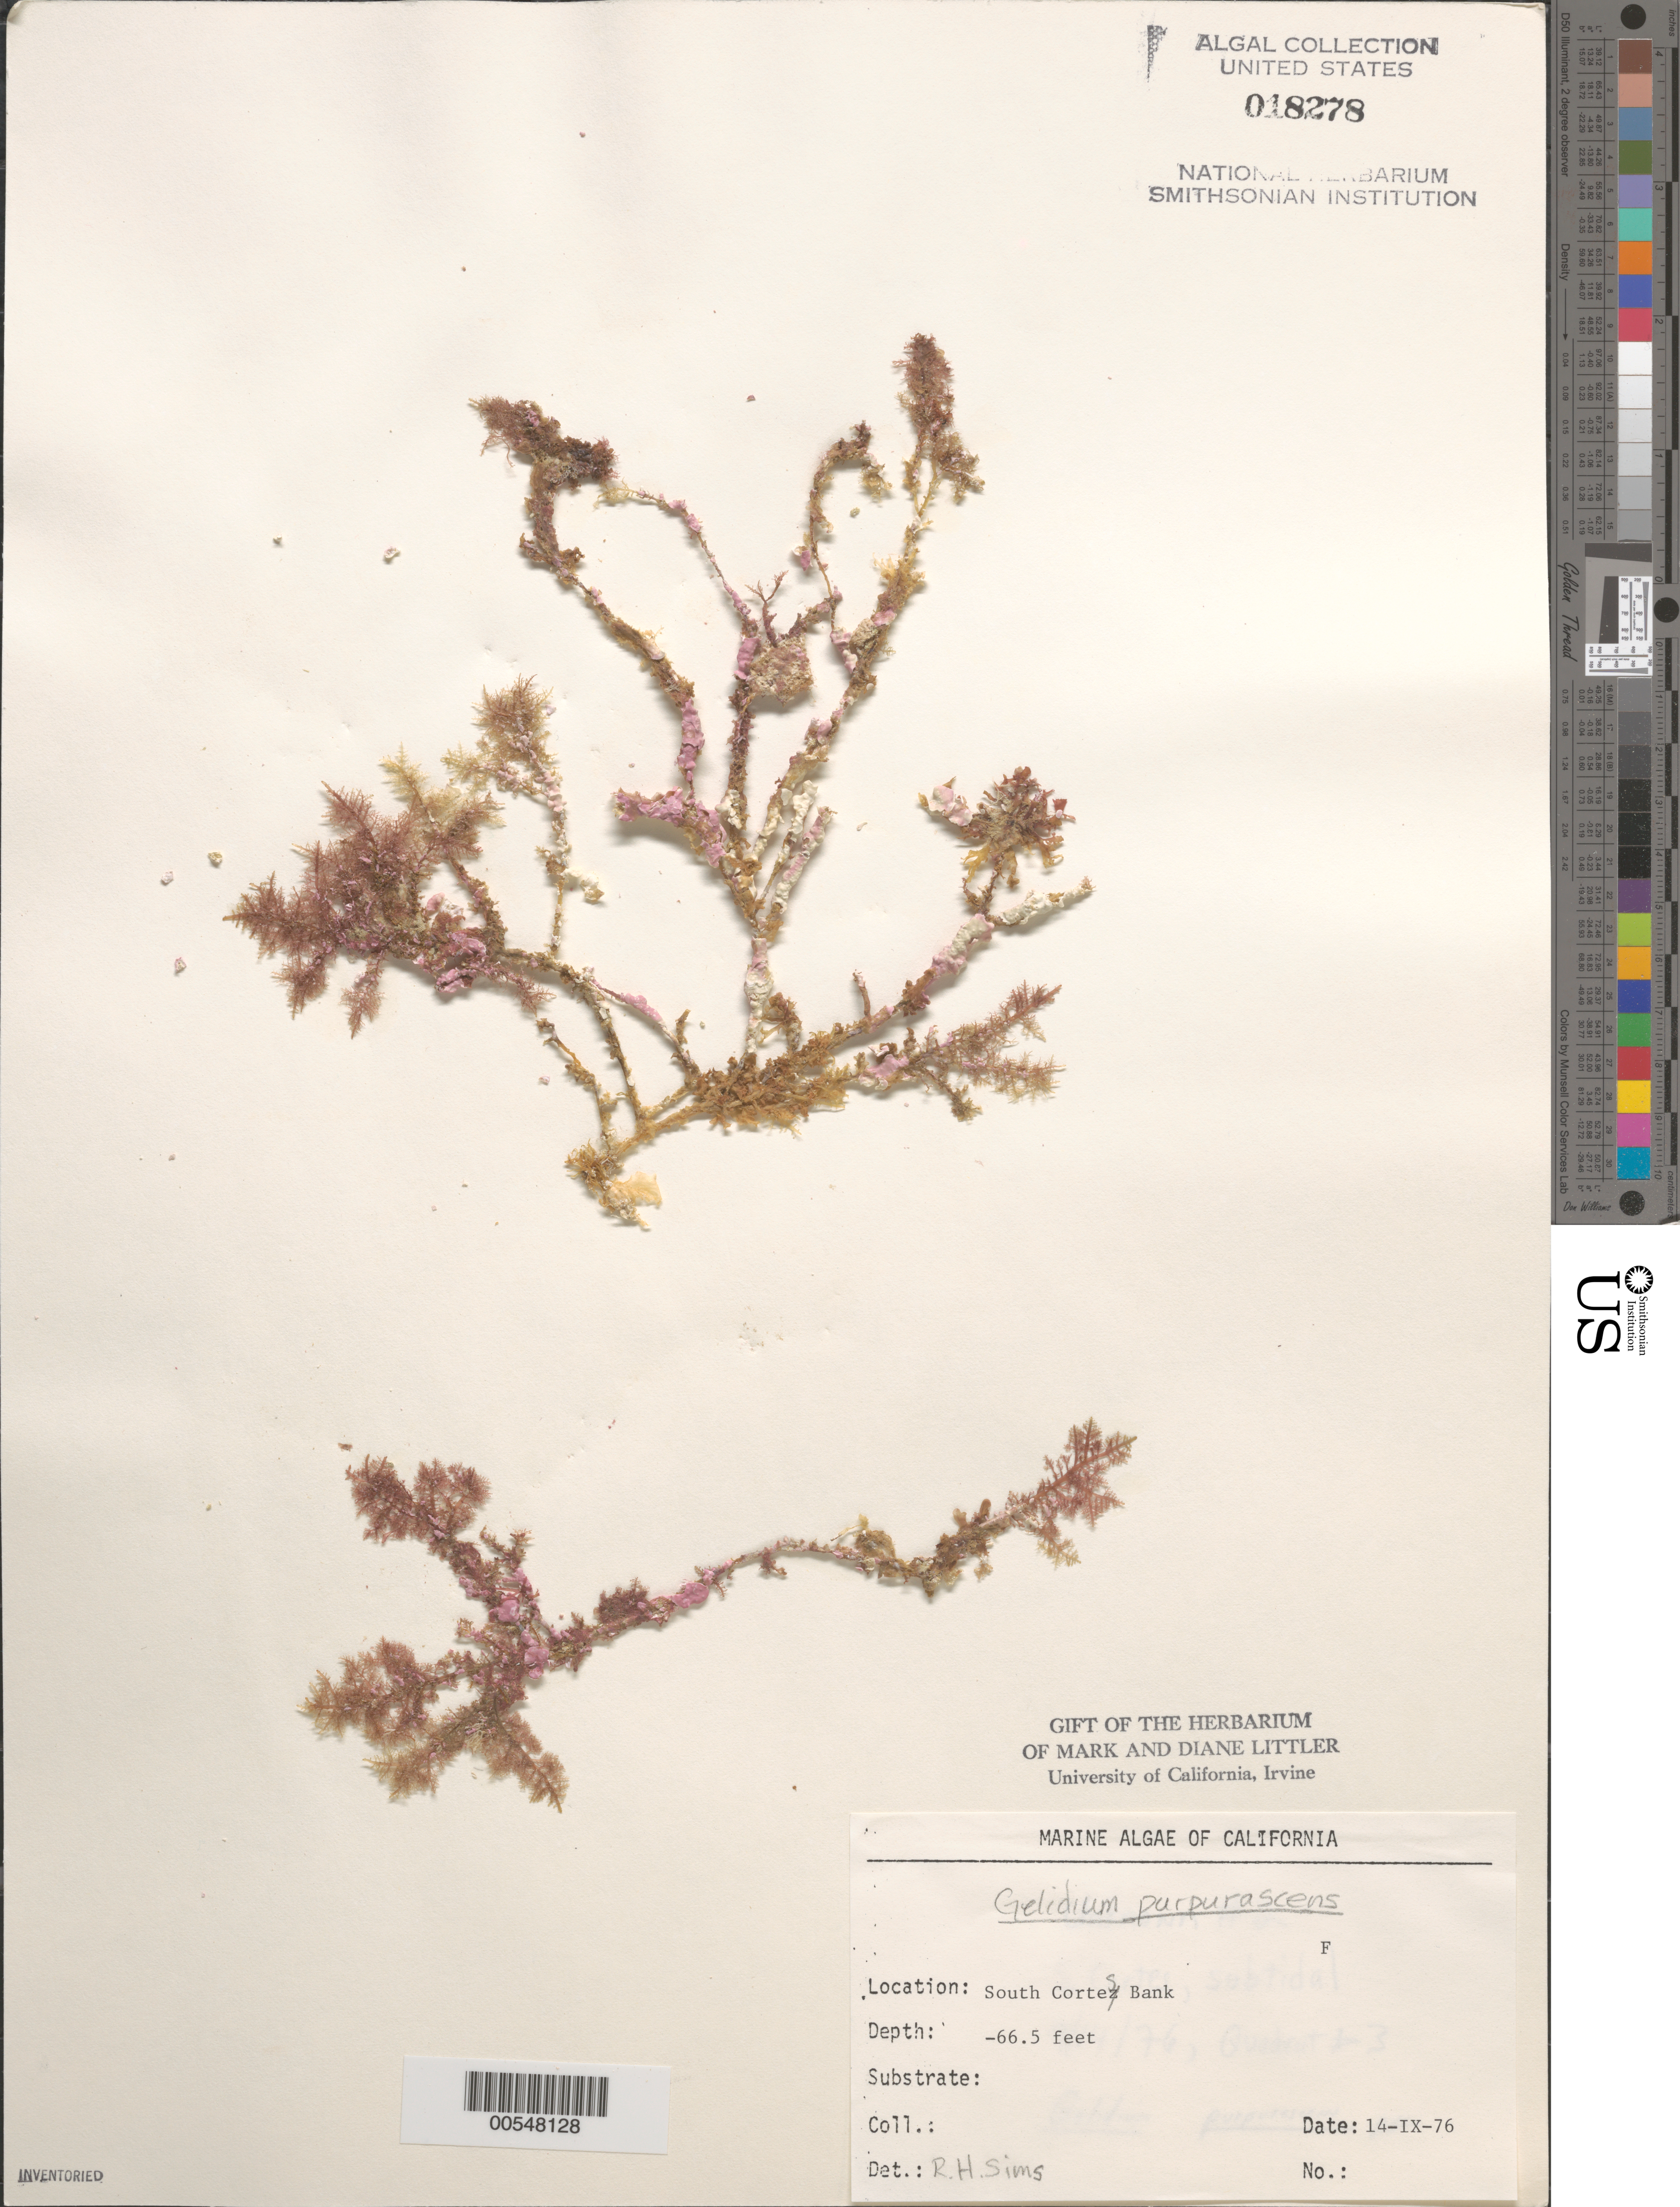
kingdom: Plantae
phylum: Rhodophyta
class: Florideophyceae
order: Gelidiales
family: Gelidiaceae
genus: Gelidium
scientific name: Gelidium purpurascens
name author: N.L. Gardner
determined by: Sims, Robert H.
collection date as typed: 14 Sep 1976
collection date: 1976-09-14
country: United States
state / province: California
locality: South Cortes Bank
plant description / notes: BLM-SOCALBIGHT Rocky Intertidal Survey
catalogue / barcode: US 18278